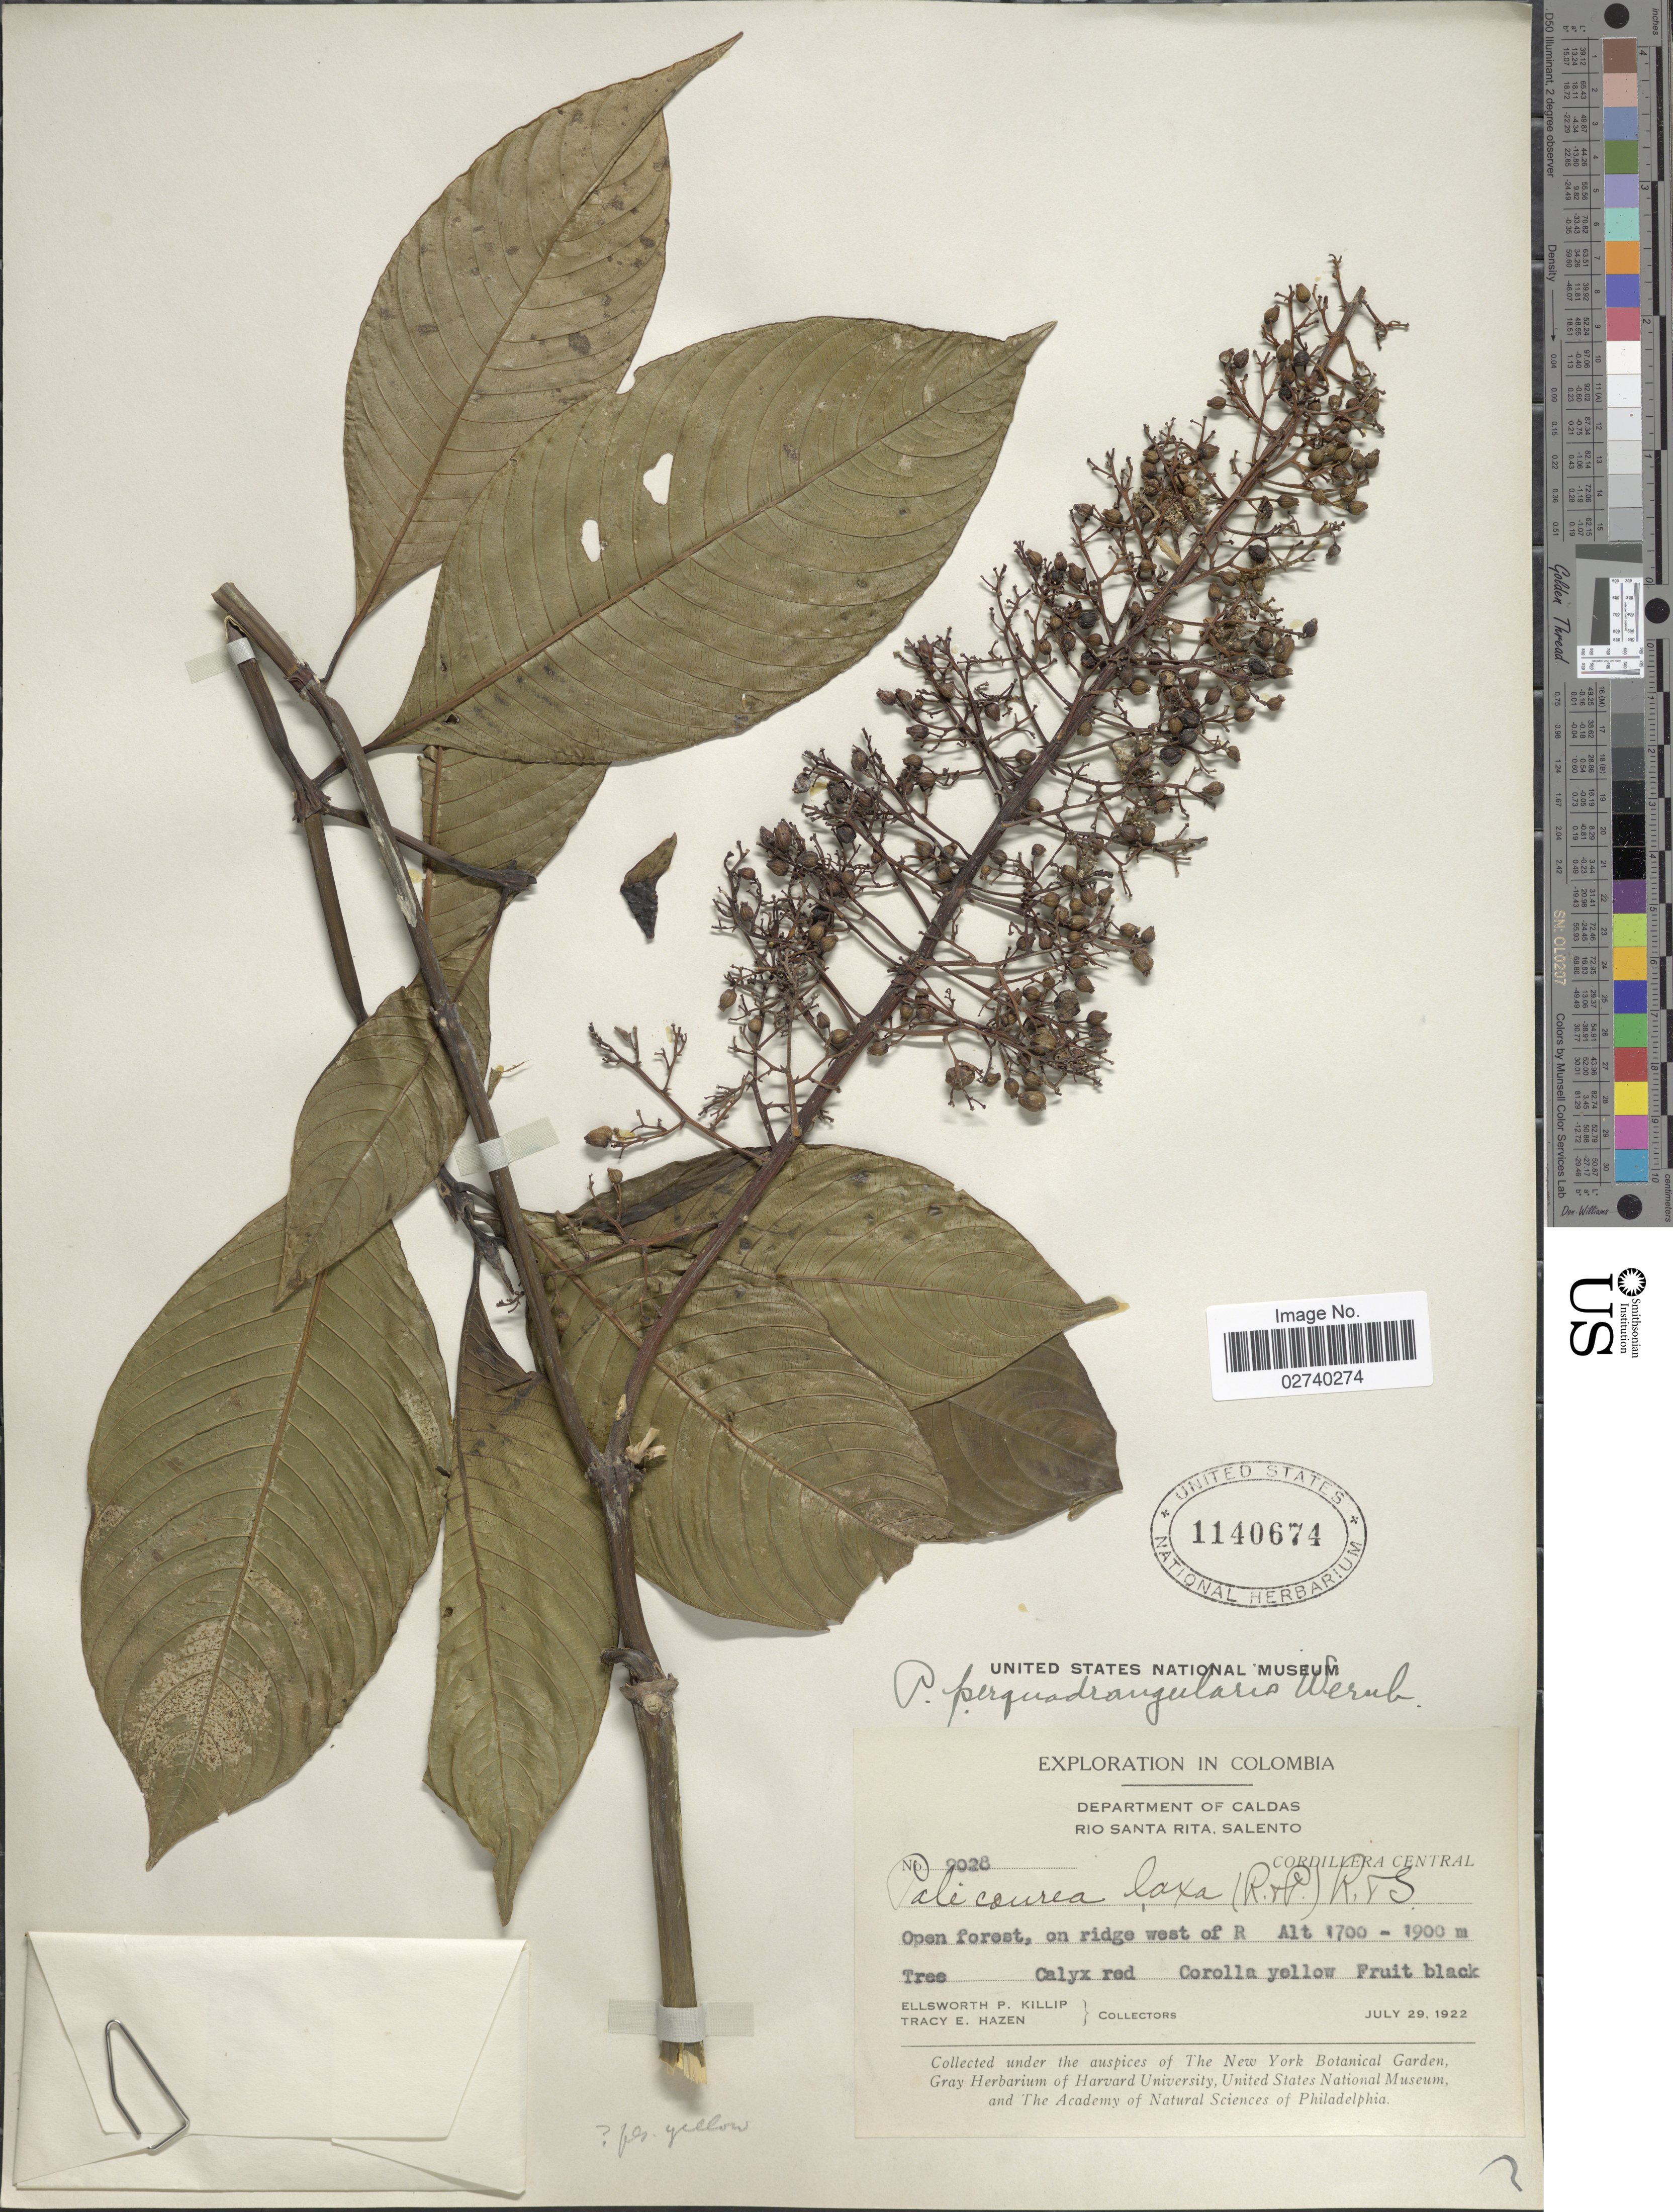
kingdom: Plantae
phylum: Tracheophyta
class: Magnoliopsida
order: Gentianales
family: Rubiaceae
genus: Palicourea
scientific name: Palicourea perquadrangularis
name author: Wernham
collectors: E. P. Killip & T. E. Hazen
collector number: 9028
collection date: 1922-07-29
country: Colombia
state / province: Caldas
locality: Rio Santa Rita, Salento, Cordillera Central, open forest, on ridge west of R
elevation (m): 1700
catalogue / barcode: US 1140674